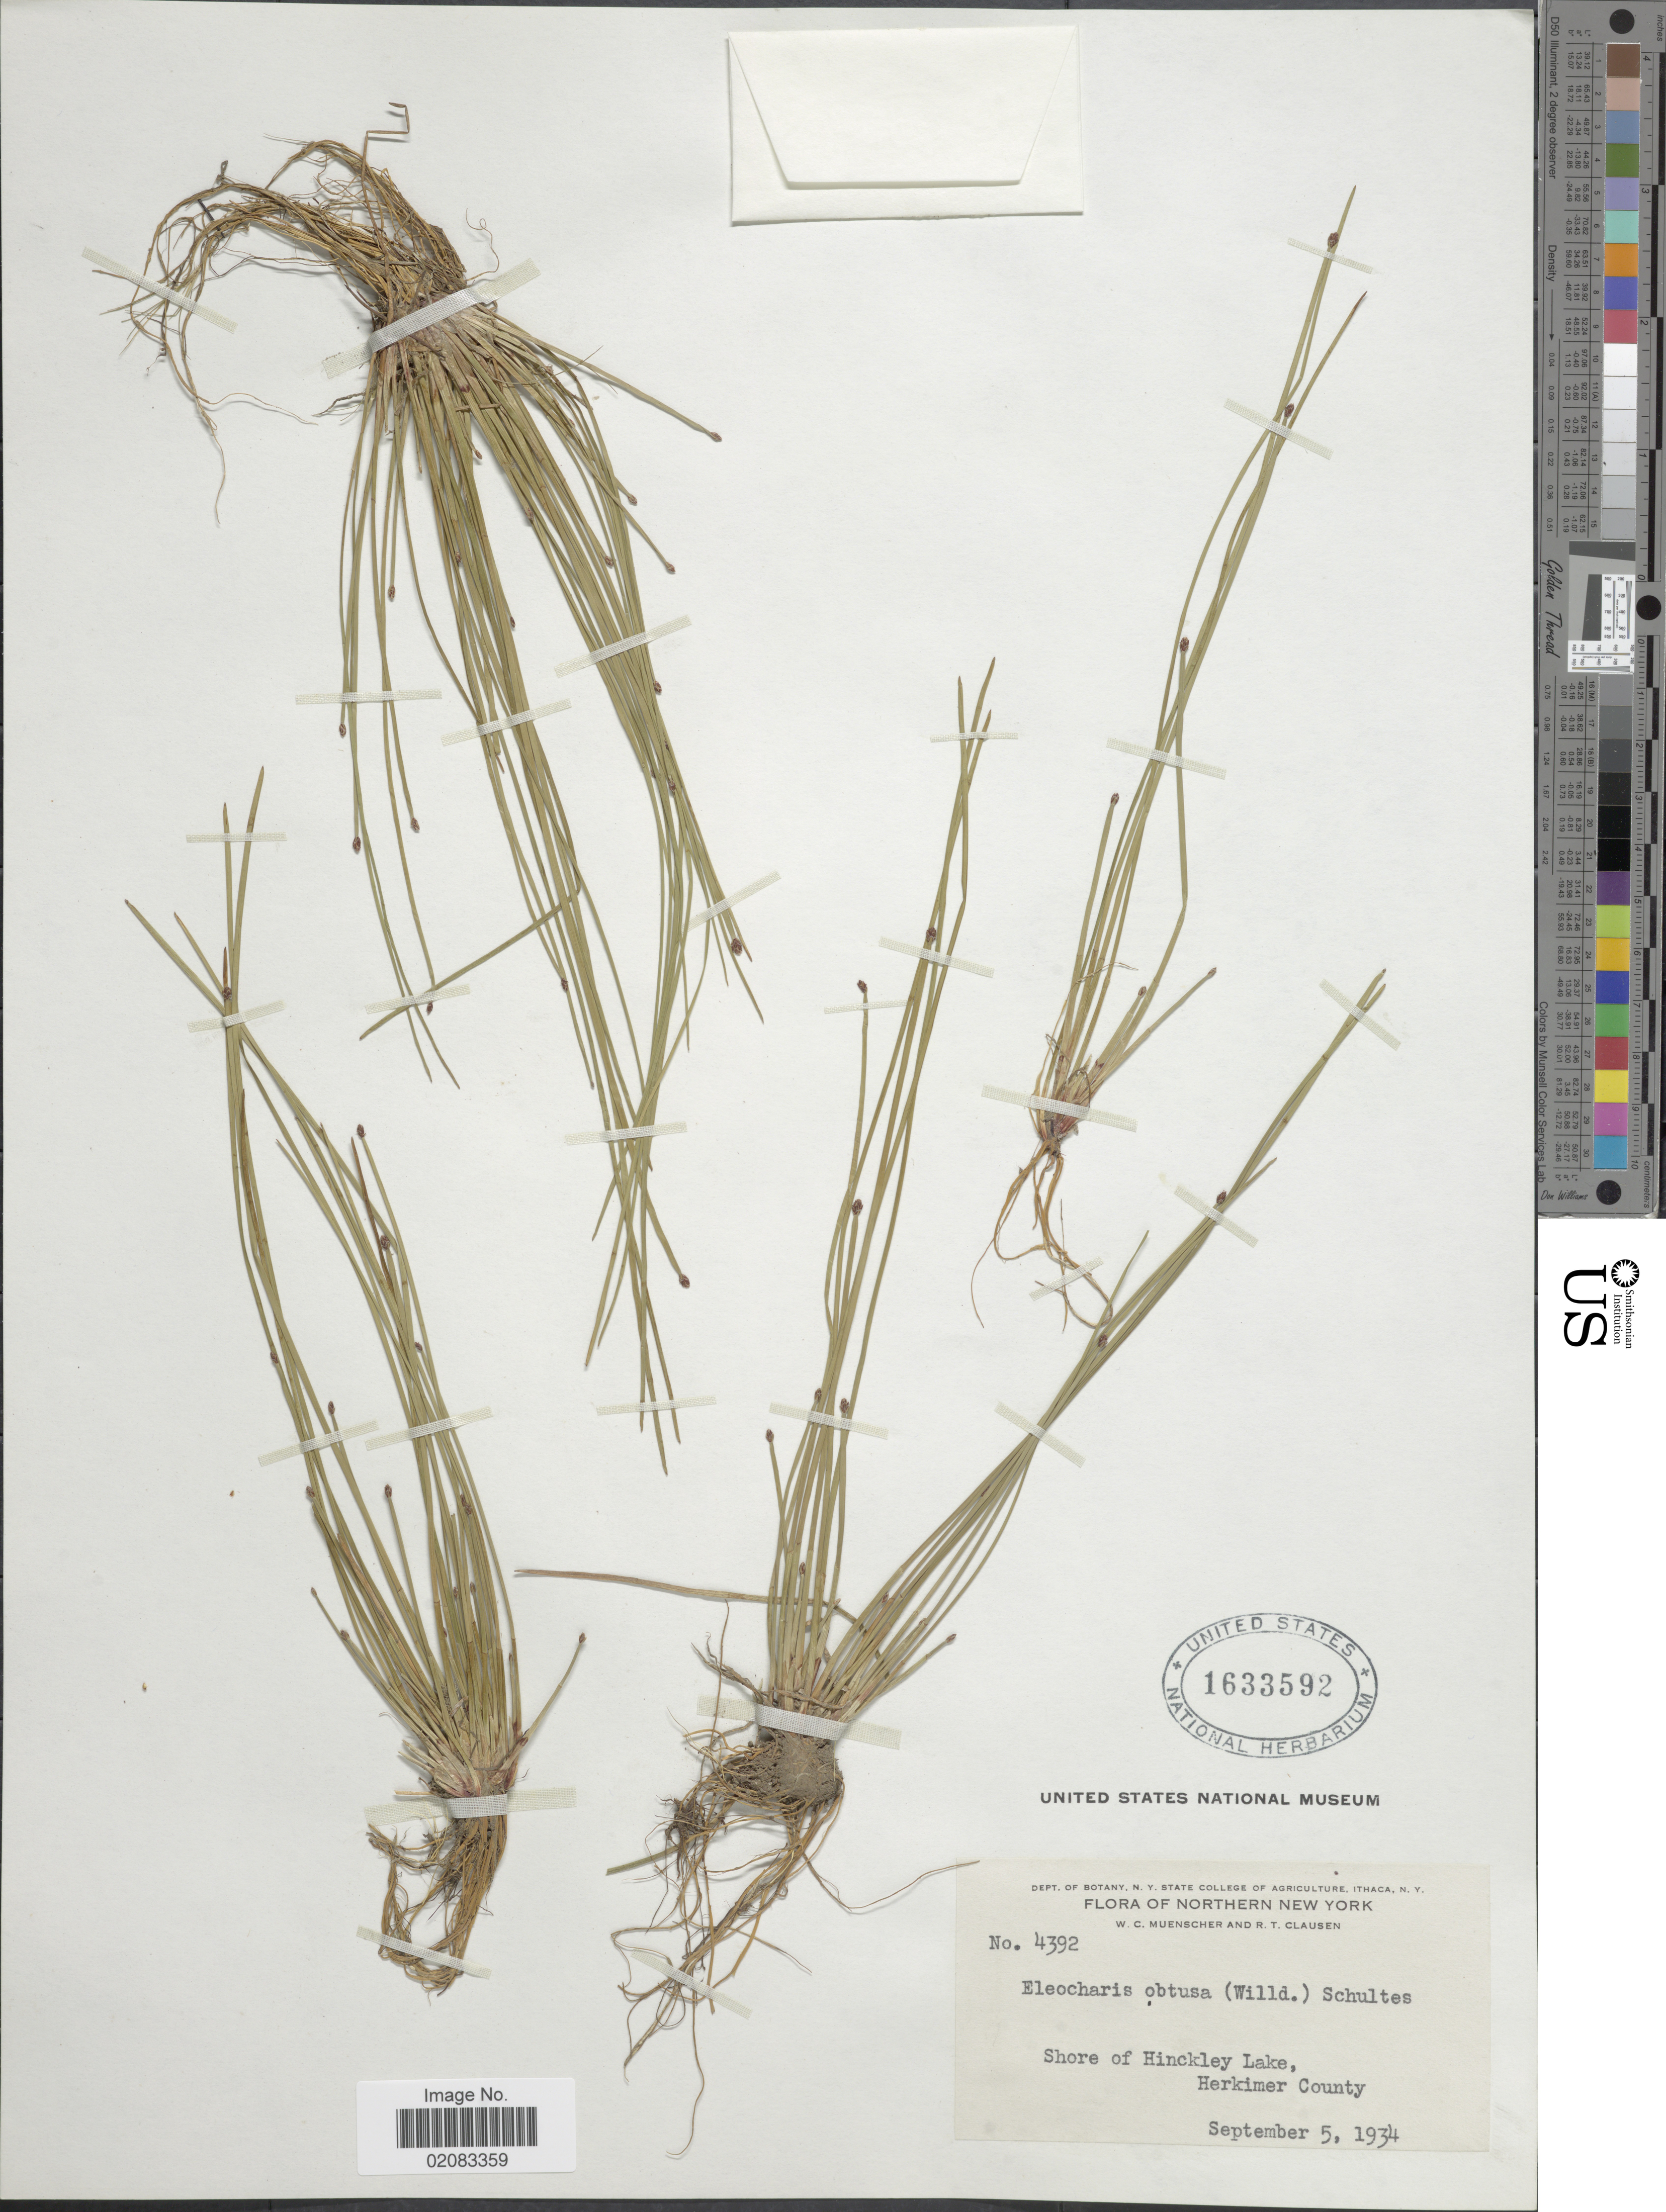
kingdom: Plantae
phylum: Tracheophyta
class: Liliopsida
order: Poales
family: Cyperaceae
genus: Eleocharis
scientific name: Eleocharis obtusa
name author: (Willd.) Schult.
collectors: W. Muenscher & R. T. Clausen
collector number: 4392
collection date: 1934-09-05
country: United States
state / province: New York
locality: Northern New York, Shore of Hinckley Lake, Herkimer County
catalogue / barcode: US 1633592